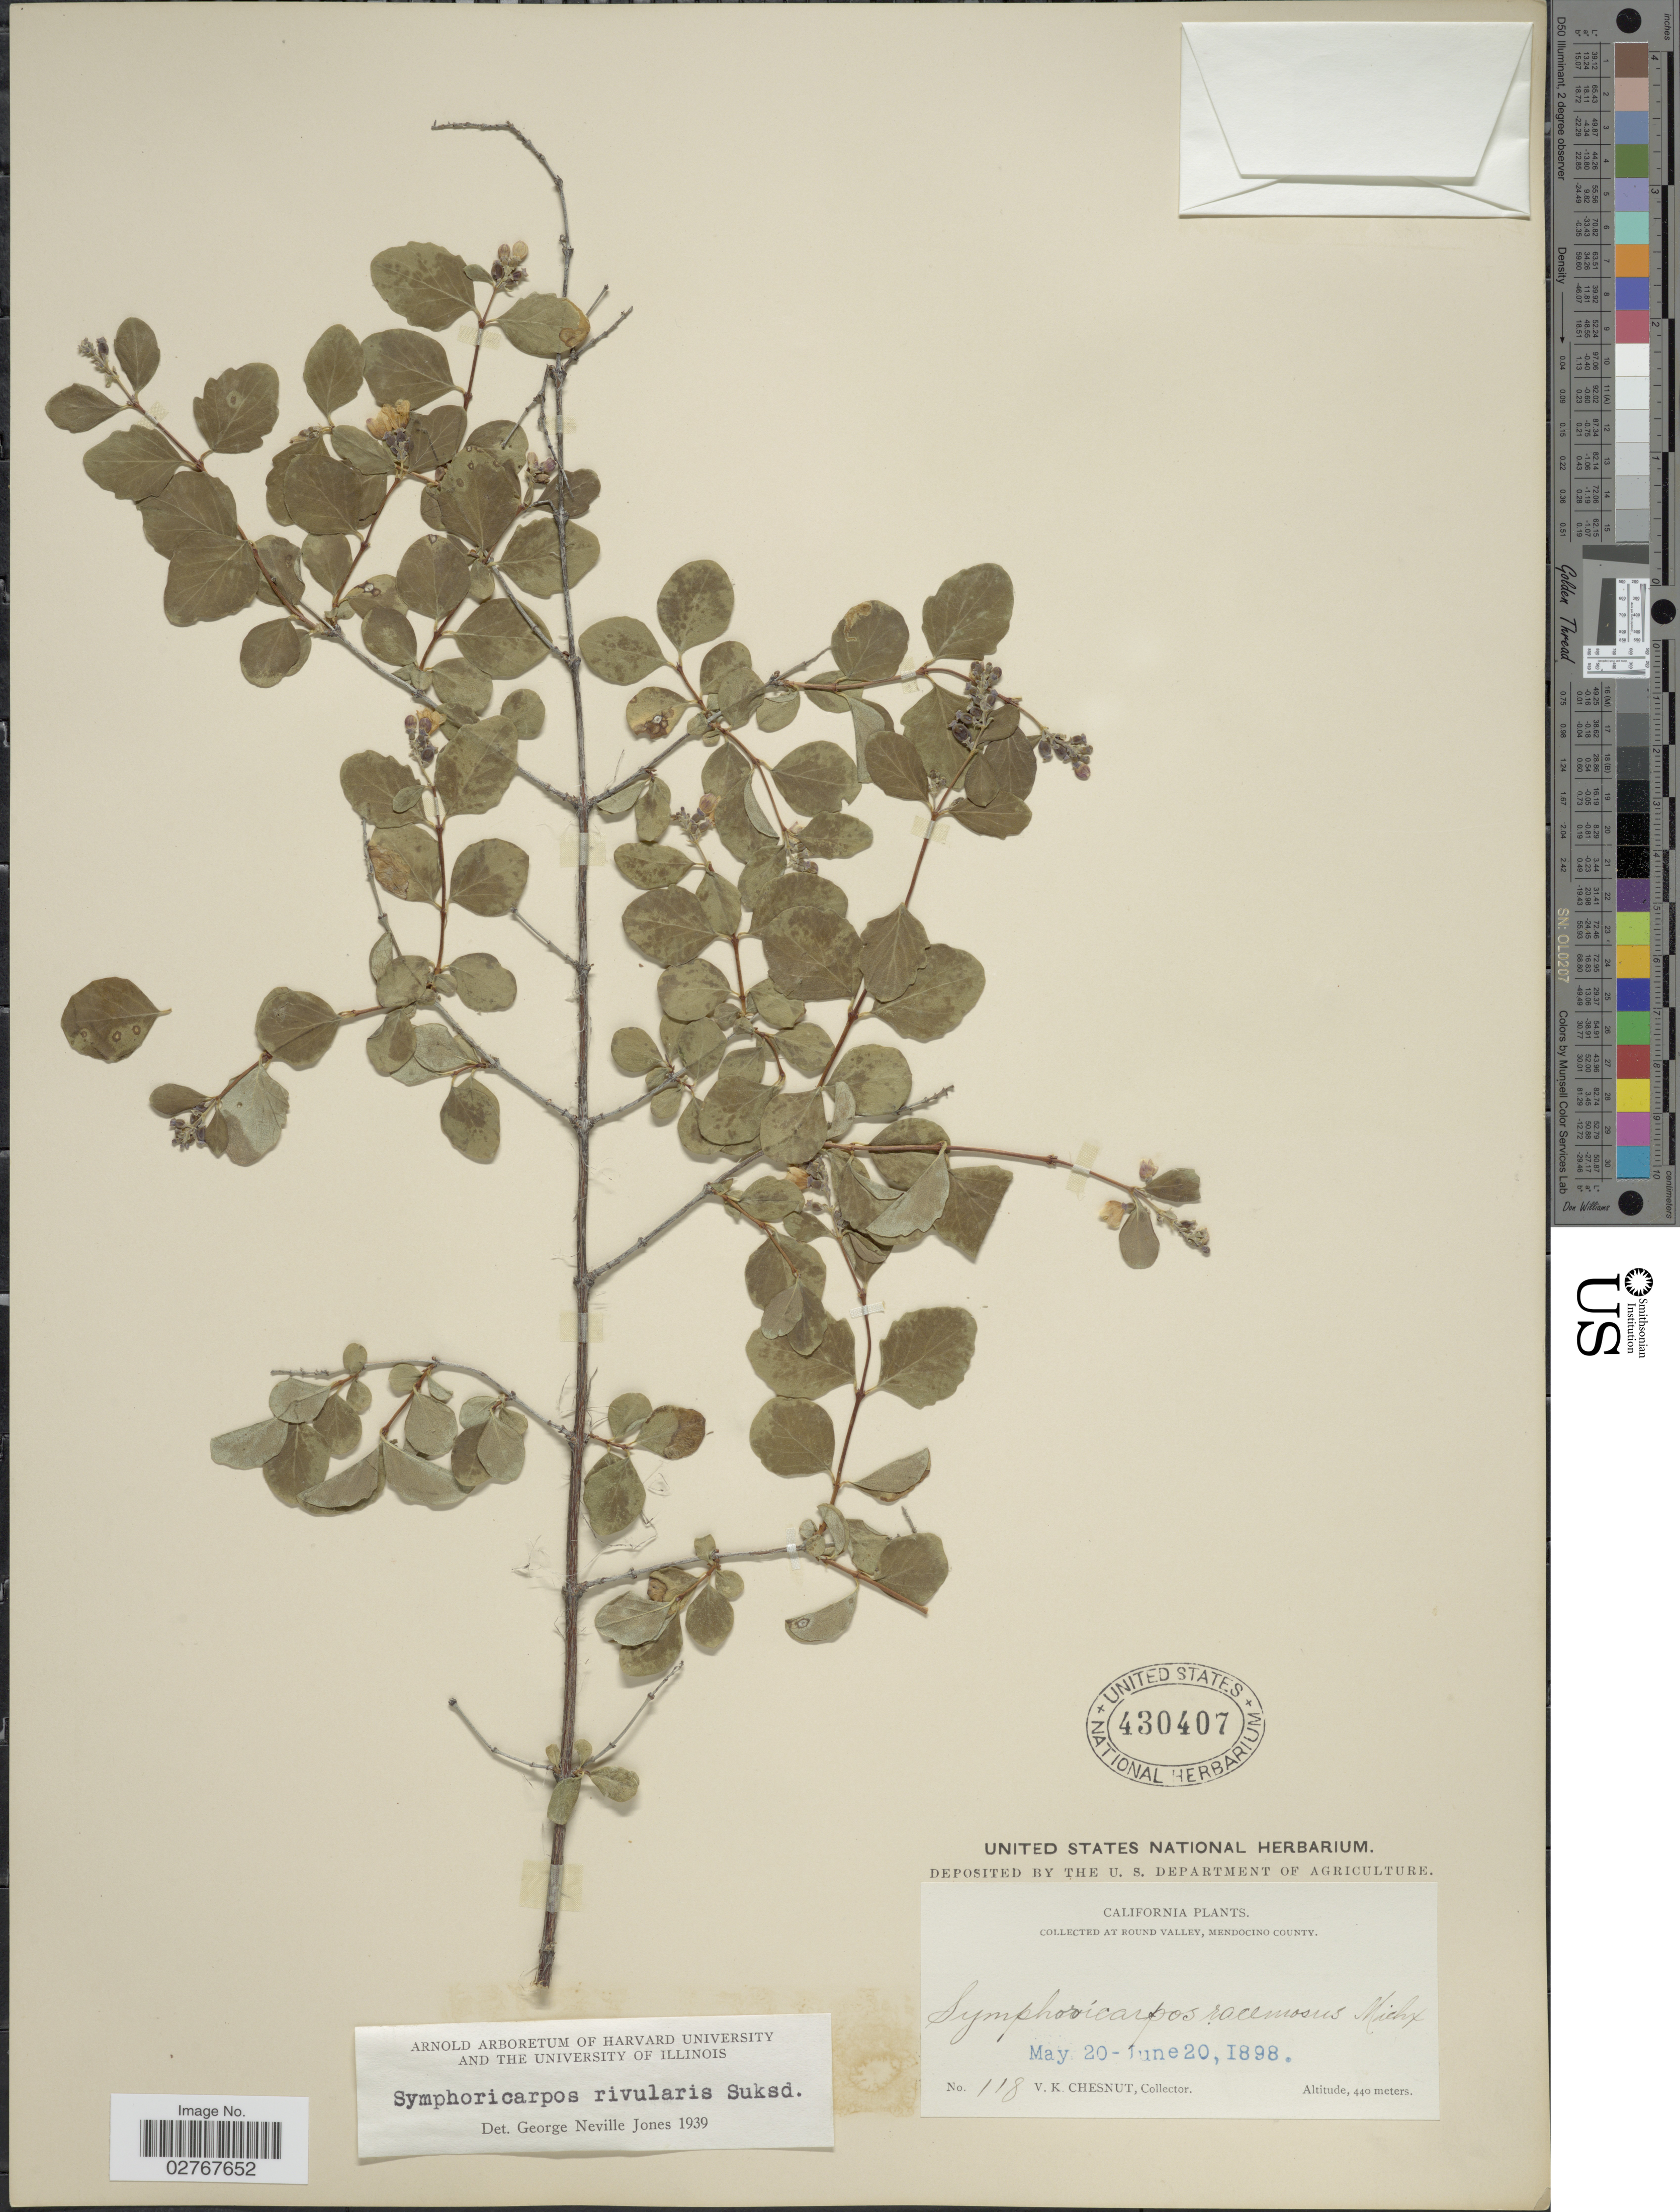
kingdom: Plantae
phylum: Tracheophyta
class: Magnoliopsida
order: Dipsacales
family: Caprifoliaceae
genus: Symphoricarpos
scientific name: Symphoricarpos rivularis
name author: Suksd.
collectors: V. Chesnut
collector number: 118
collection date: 1898-05-20/1898-06-20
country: United States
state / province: California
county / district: Mendocino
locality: At Round Valley, Mendocino County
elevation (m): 440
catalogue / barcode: US 430407